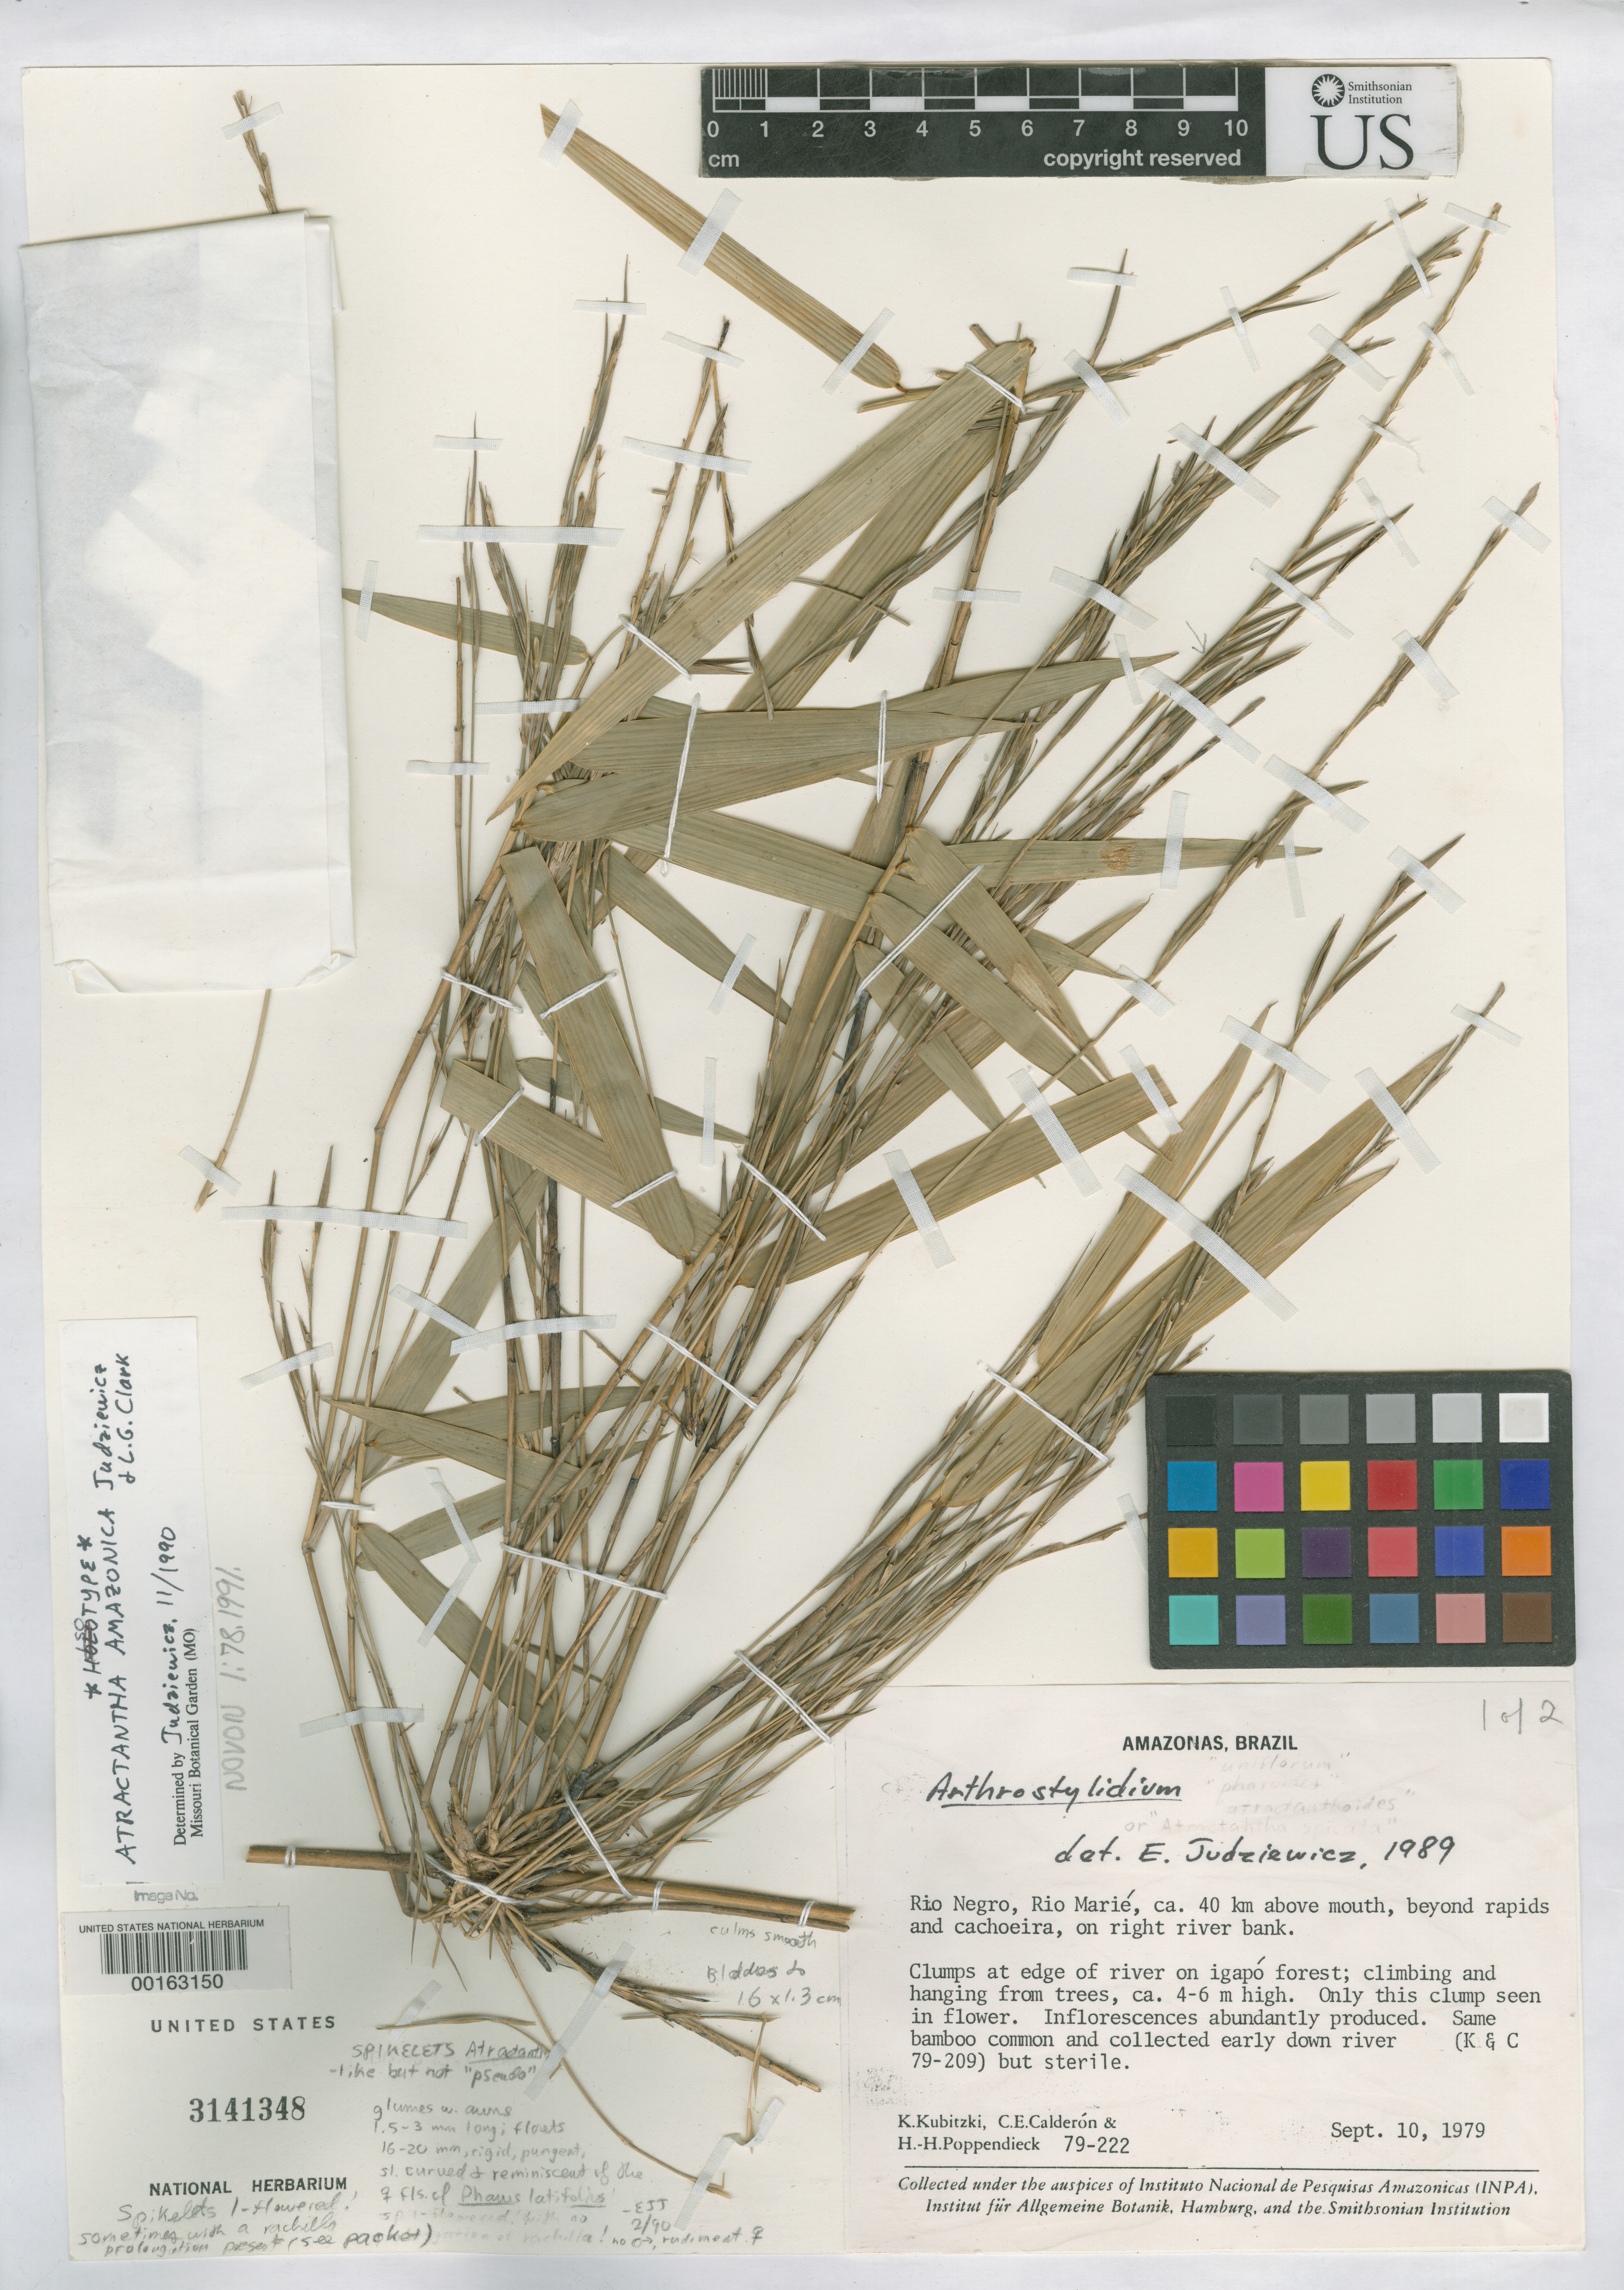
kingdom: Plantae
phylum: Tracheophyta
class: Liliopsida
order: Poales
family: Poaceae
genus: Atractantha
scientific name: Atractantha amazonica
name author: Judz. & L.G. Clark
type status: Isotype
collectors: K. Kubitzki, C. E. Calderón & H.-H. Poppendieck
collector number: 79-222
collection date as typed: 10 Sep 1979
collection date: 1979-09-10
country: Brazil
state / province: Amazonas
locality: Rio Negro, Rio Marie, 40 km above mouth.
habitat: Edge of river on igapo forest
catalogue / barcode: US 3141348